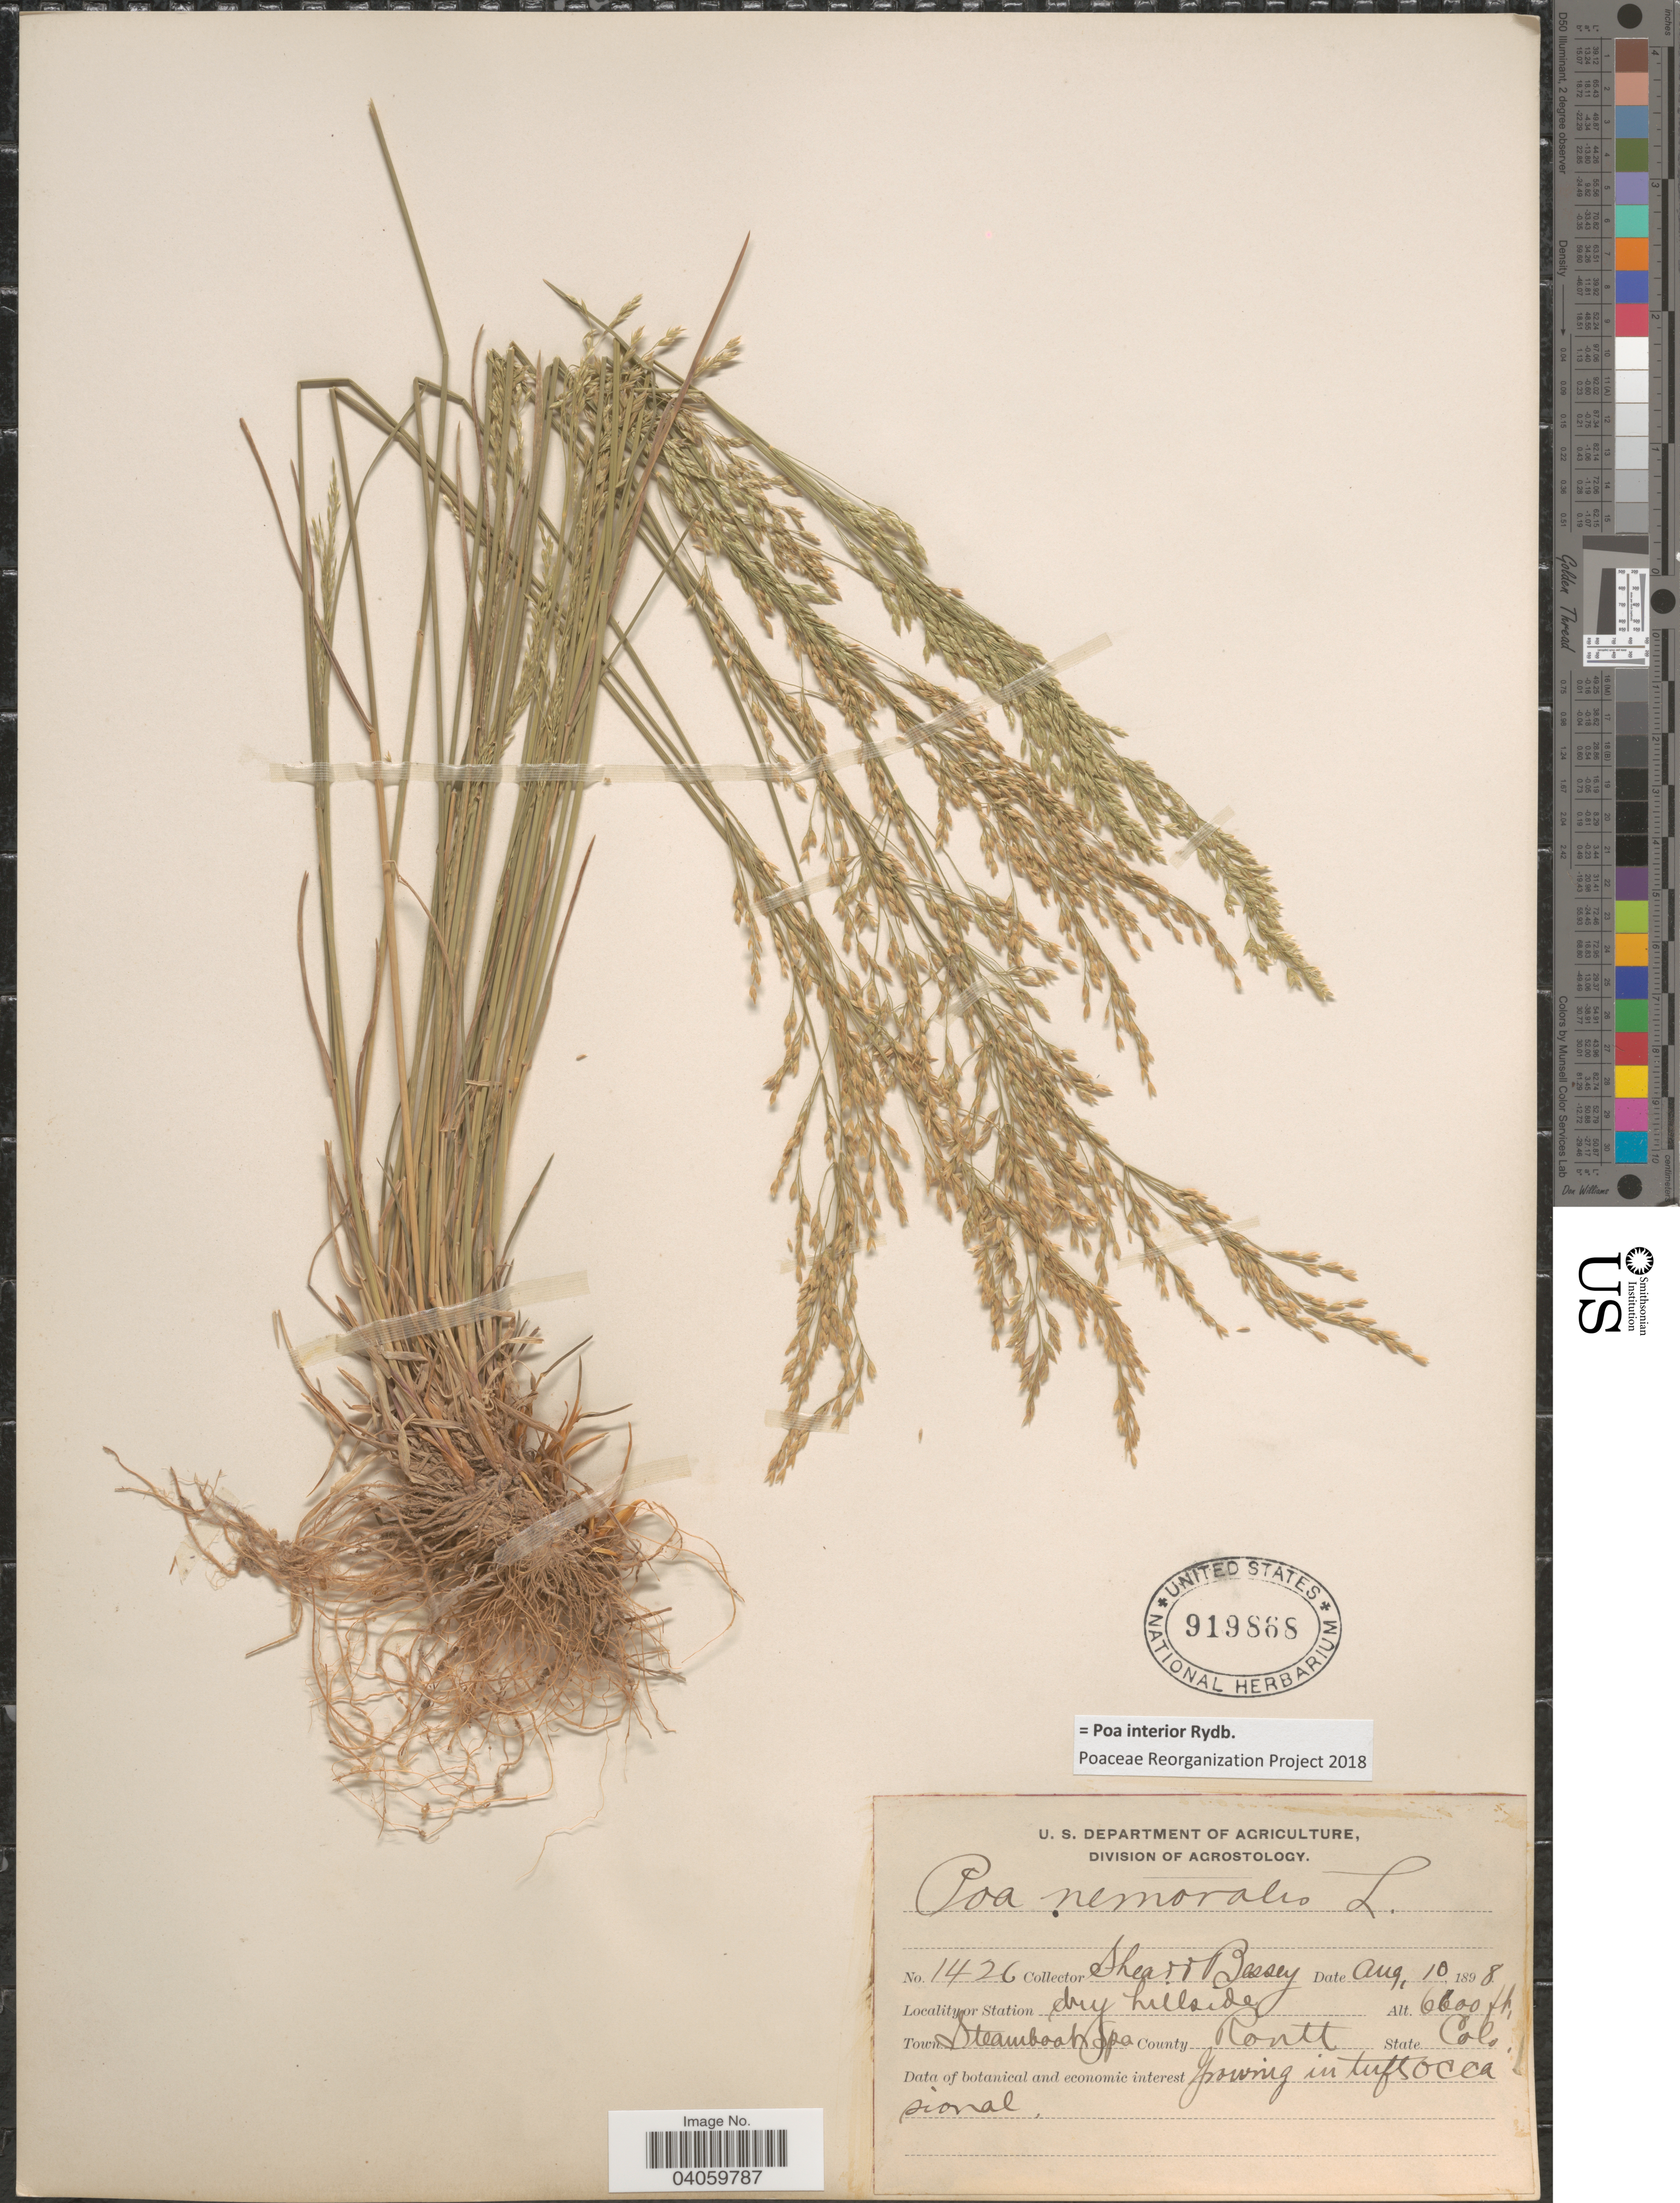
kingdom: Plantae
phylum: Tracheophyta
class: Liliopsida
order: Poales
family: Poaceae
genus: Poa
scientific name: Poa interior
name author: Rydb.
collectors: -- Shear & -. Bessey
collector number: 1426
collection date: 1898-08-10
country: United States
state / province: Colorado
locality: Station dry hillside. Town Steamboat Spa. County Routt.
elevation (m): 2012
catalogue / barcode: US 919868